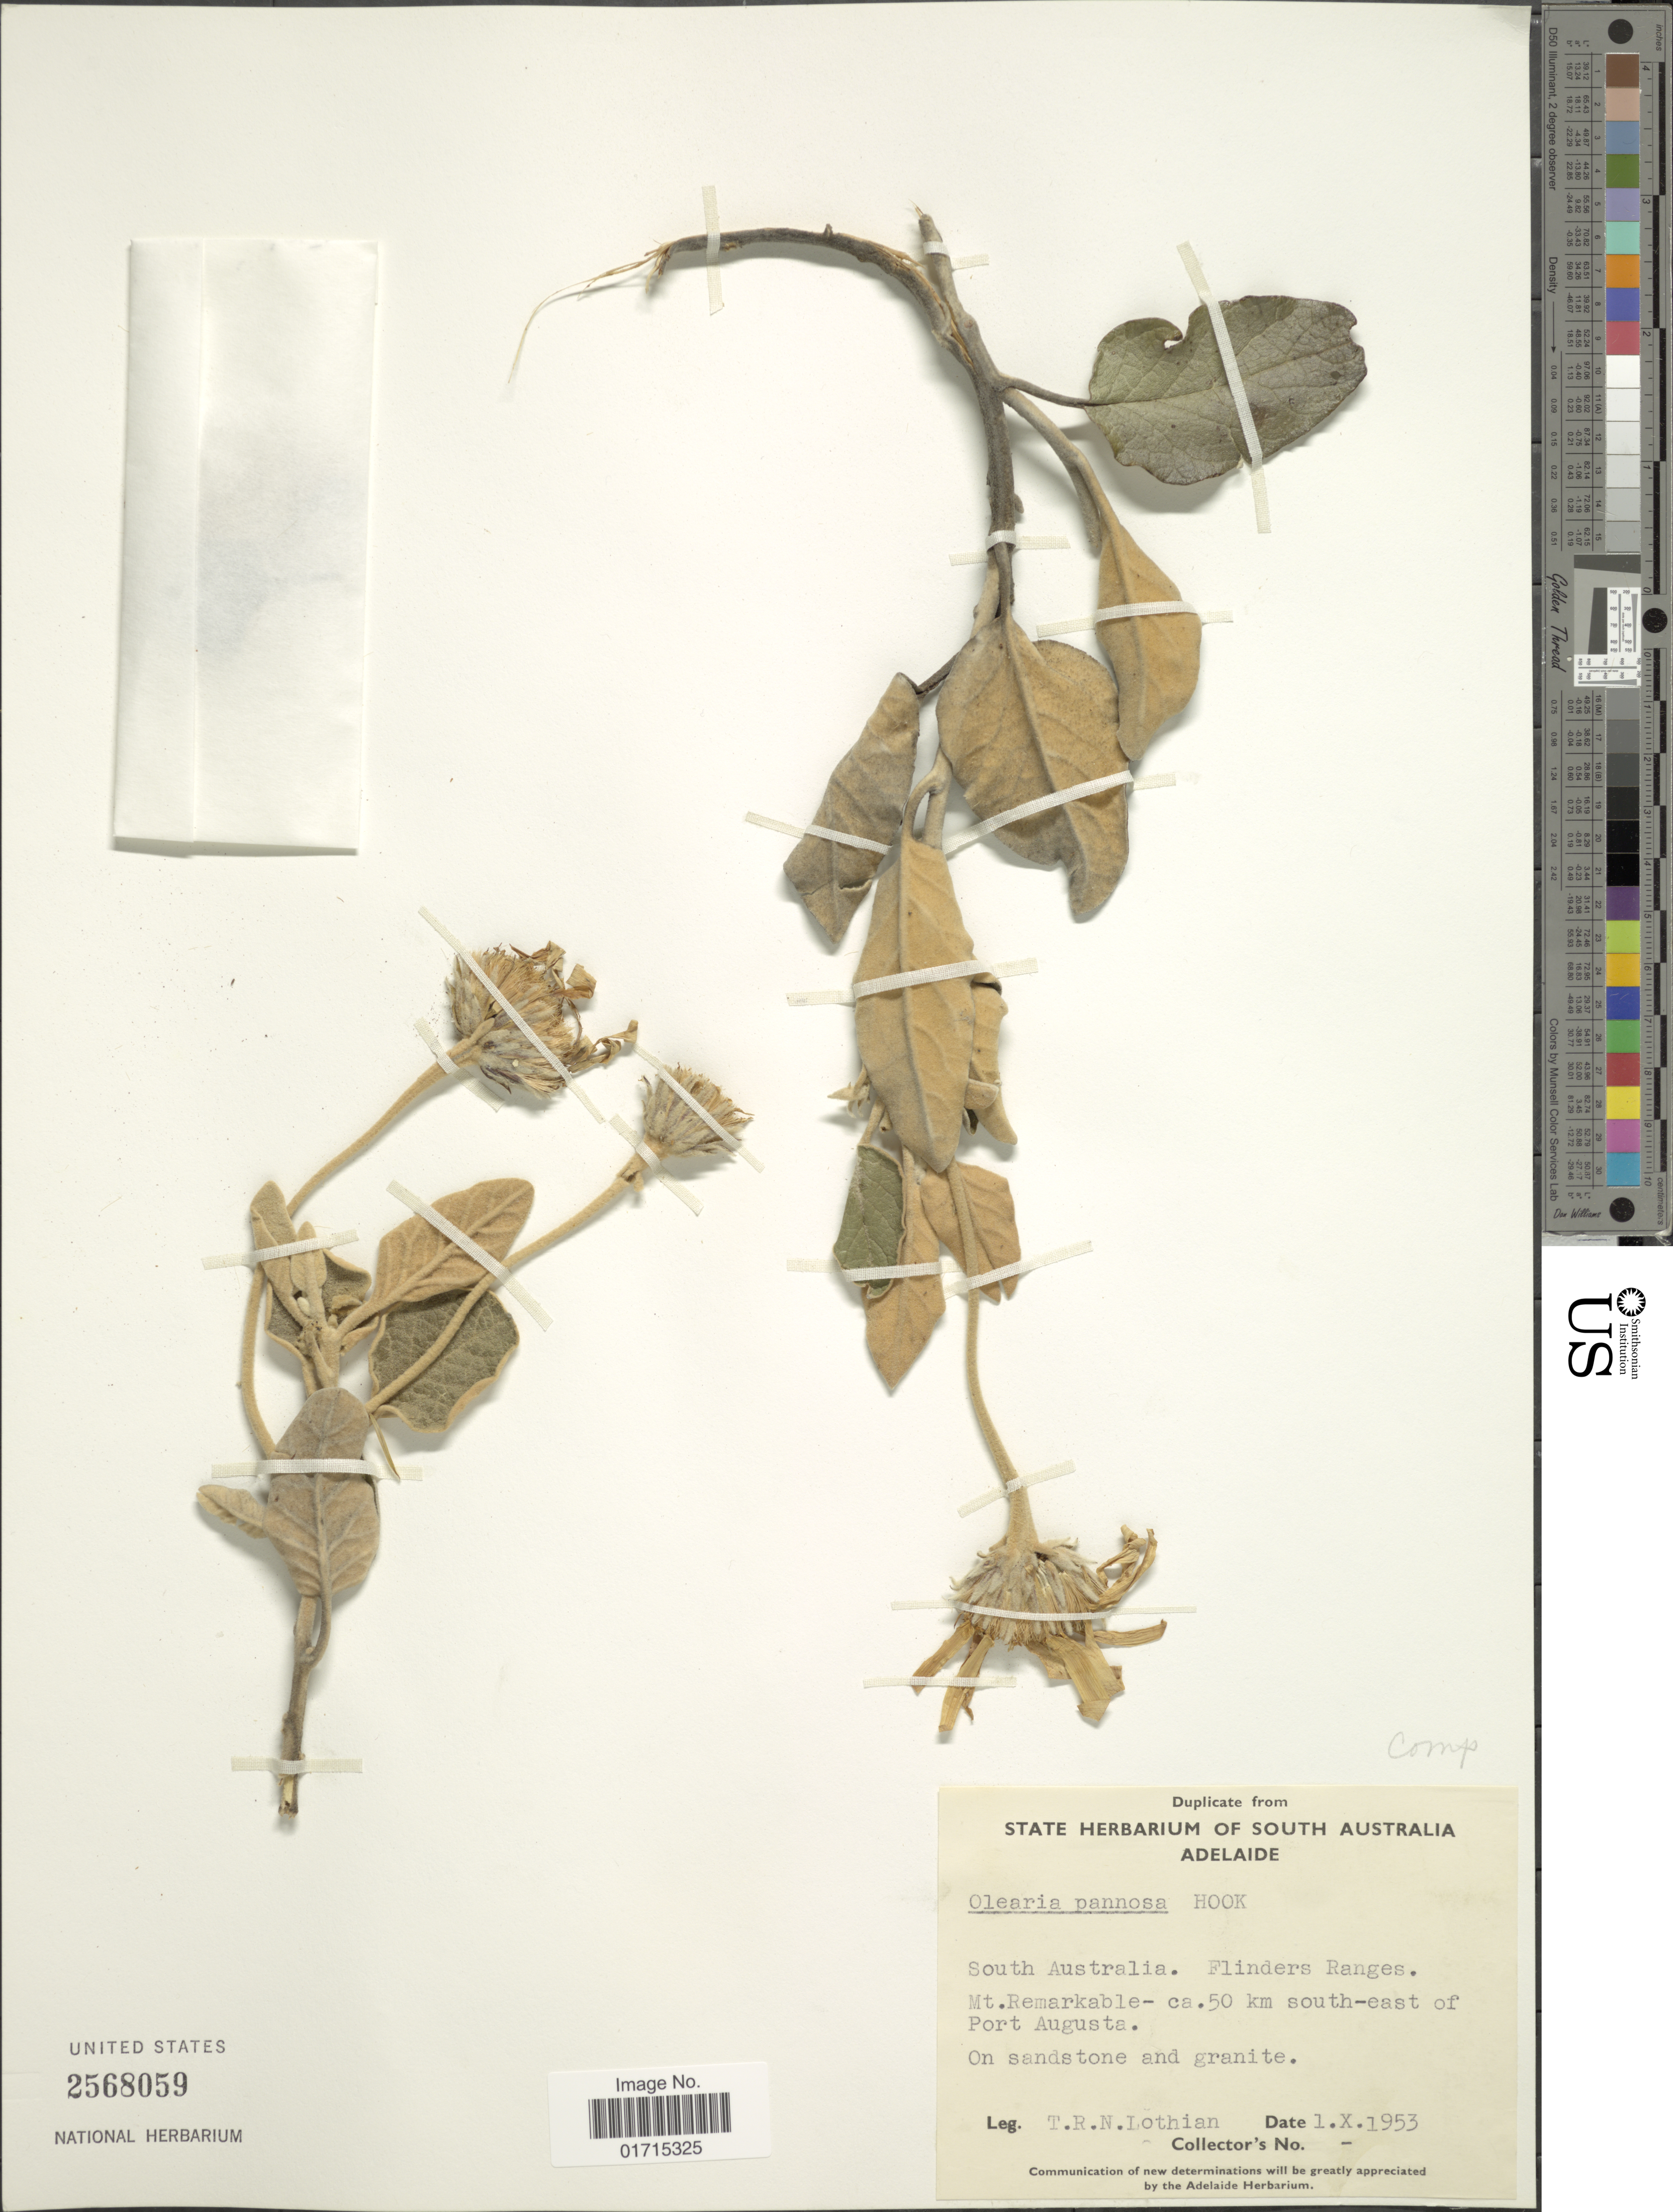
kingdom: Plantae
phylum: Tracheophyta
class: Magnoliopsida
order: Asterales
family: Asteraceae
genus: Olearia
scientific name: Olearia pannosa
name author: Hook.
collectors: T. Lothian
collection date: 1953-10-01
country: Australia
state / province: South Australia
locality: South Australia. Flinders Ranges, Mt. Remarkable-ca. 50 km south-east of Port Augusta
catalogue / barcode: US 2568059